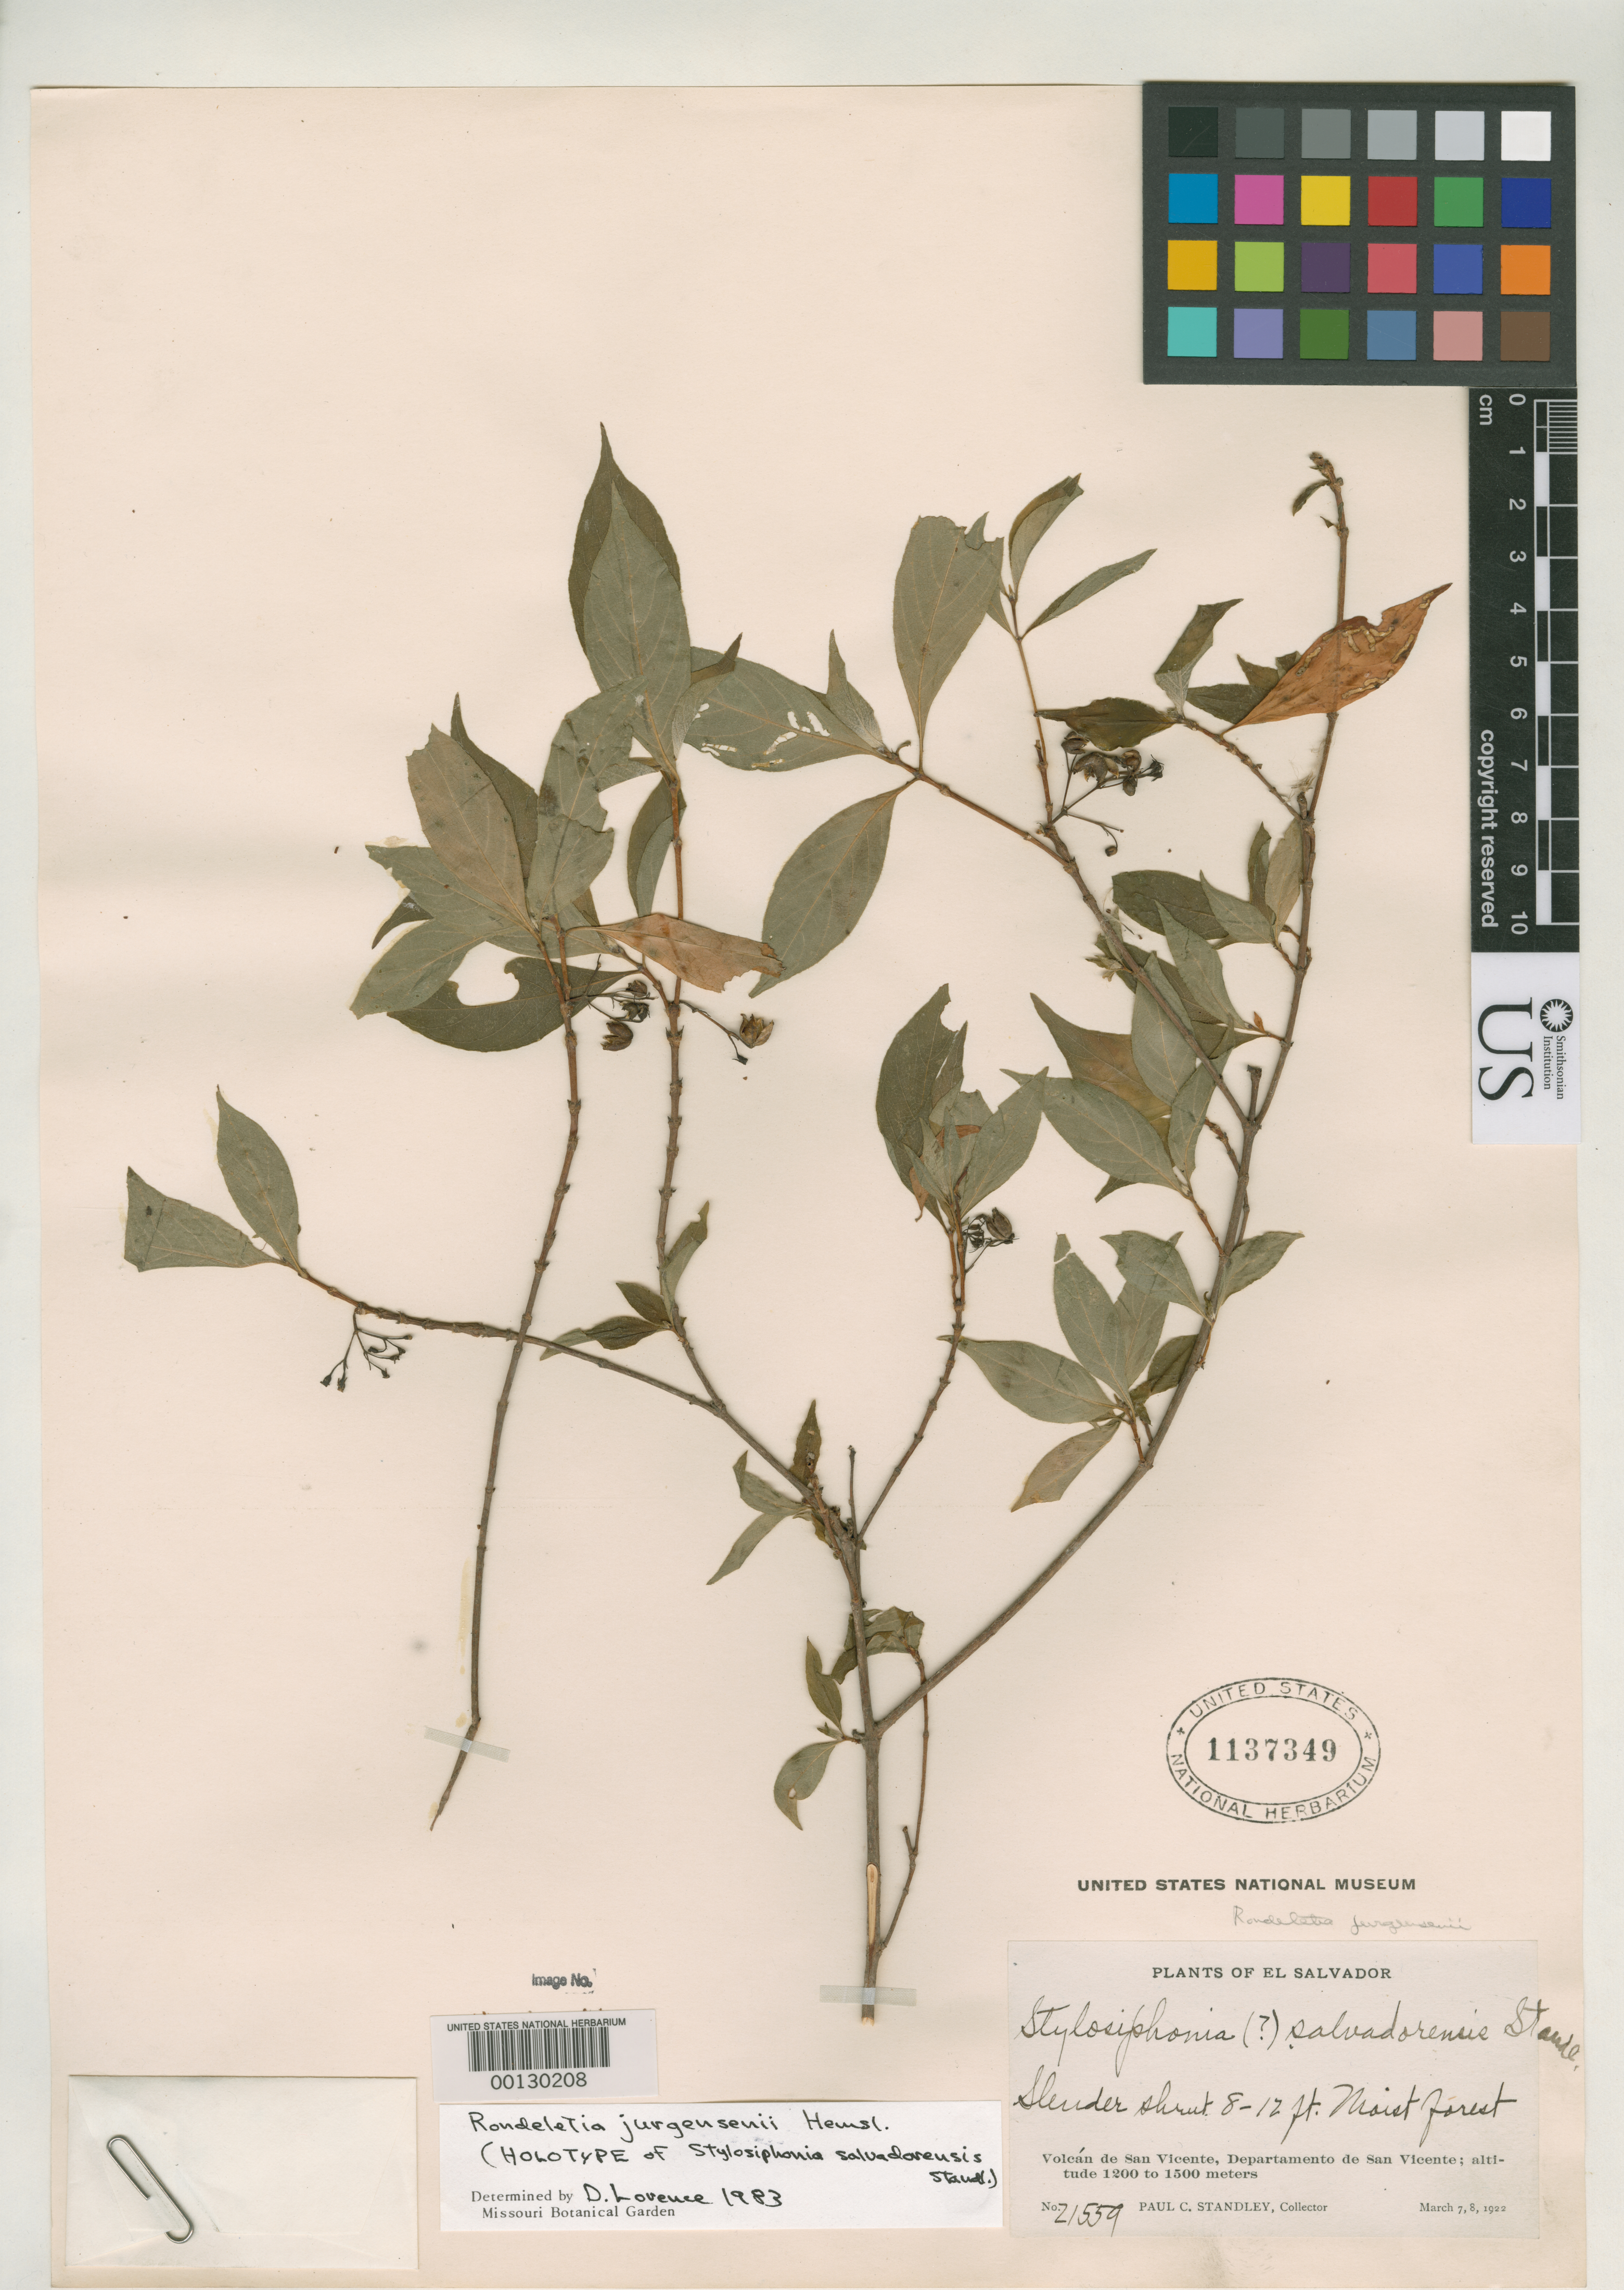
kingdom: Plantae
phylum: Tracheophyta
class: Magnoliopsida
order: Gentianales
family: Rubiaceae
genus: Stylosiphonia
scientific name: Stylosiphonia salvadorensis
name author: Standl.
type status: Holotype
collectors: P. C. Standley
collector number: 21559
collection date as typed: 08 Mar 1922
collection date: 1922-03-08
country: El Salvador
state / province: San Vincente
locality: San Vicente Volcano.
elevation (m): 1500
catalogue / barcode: US 1137349